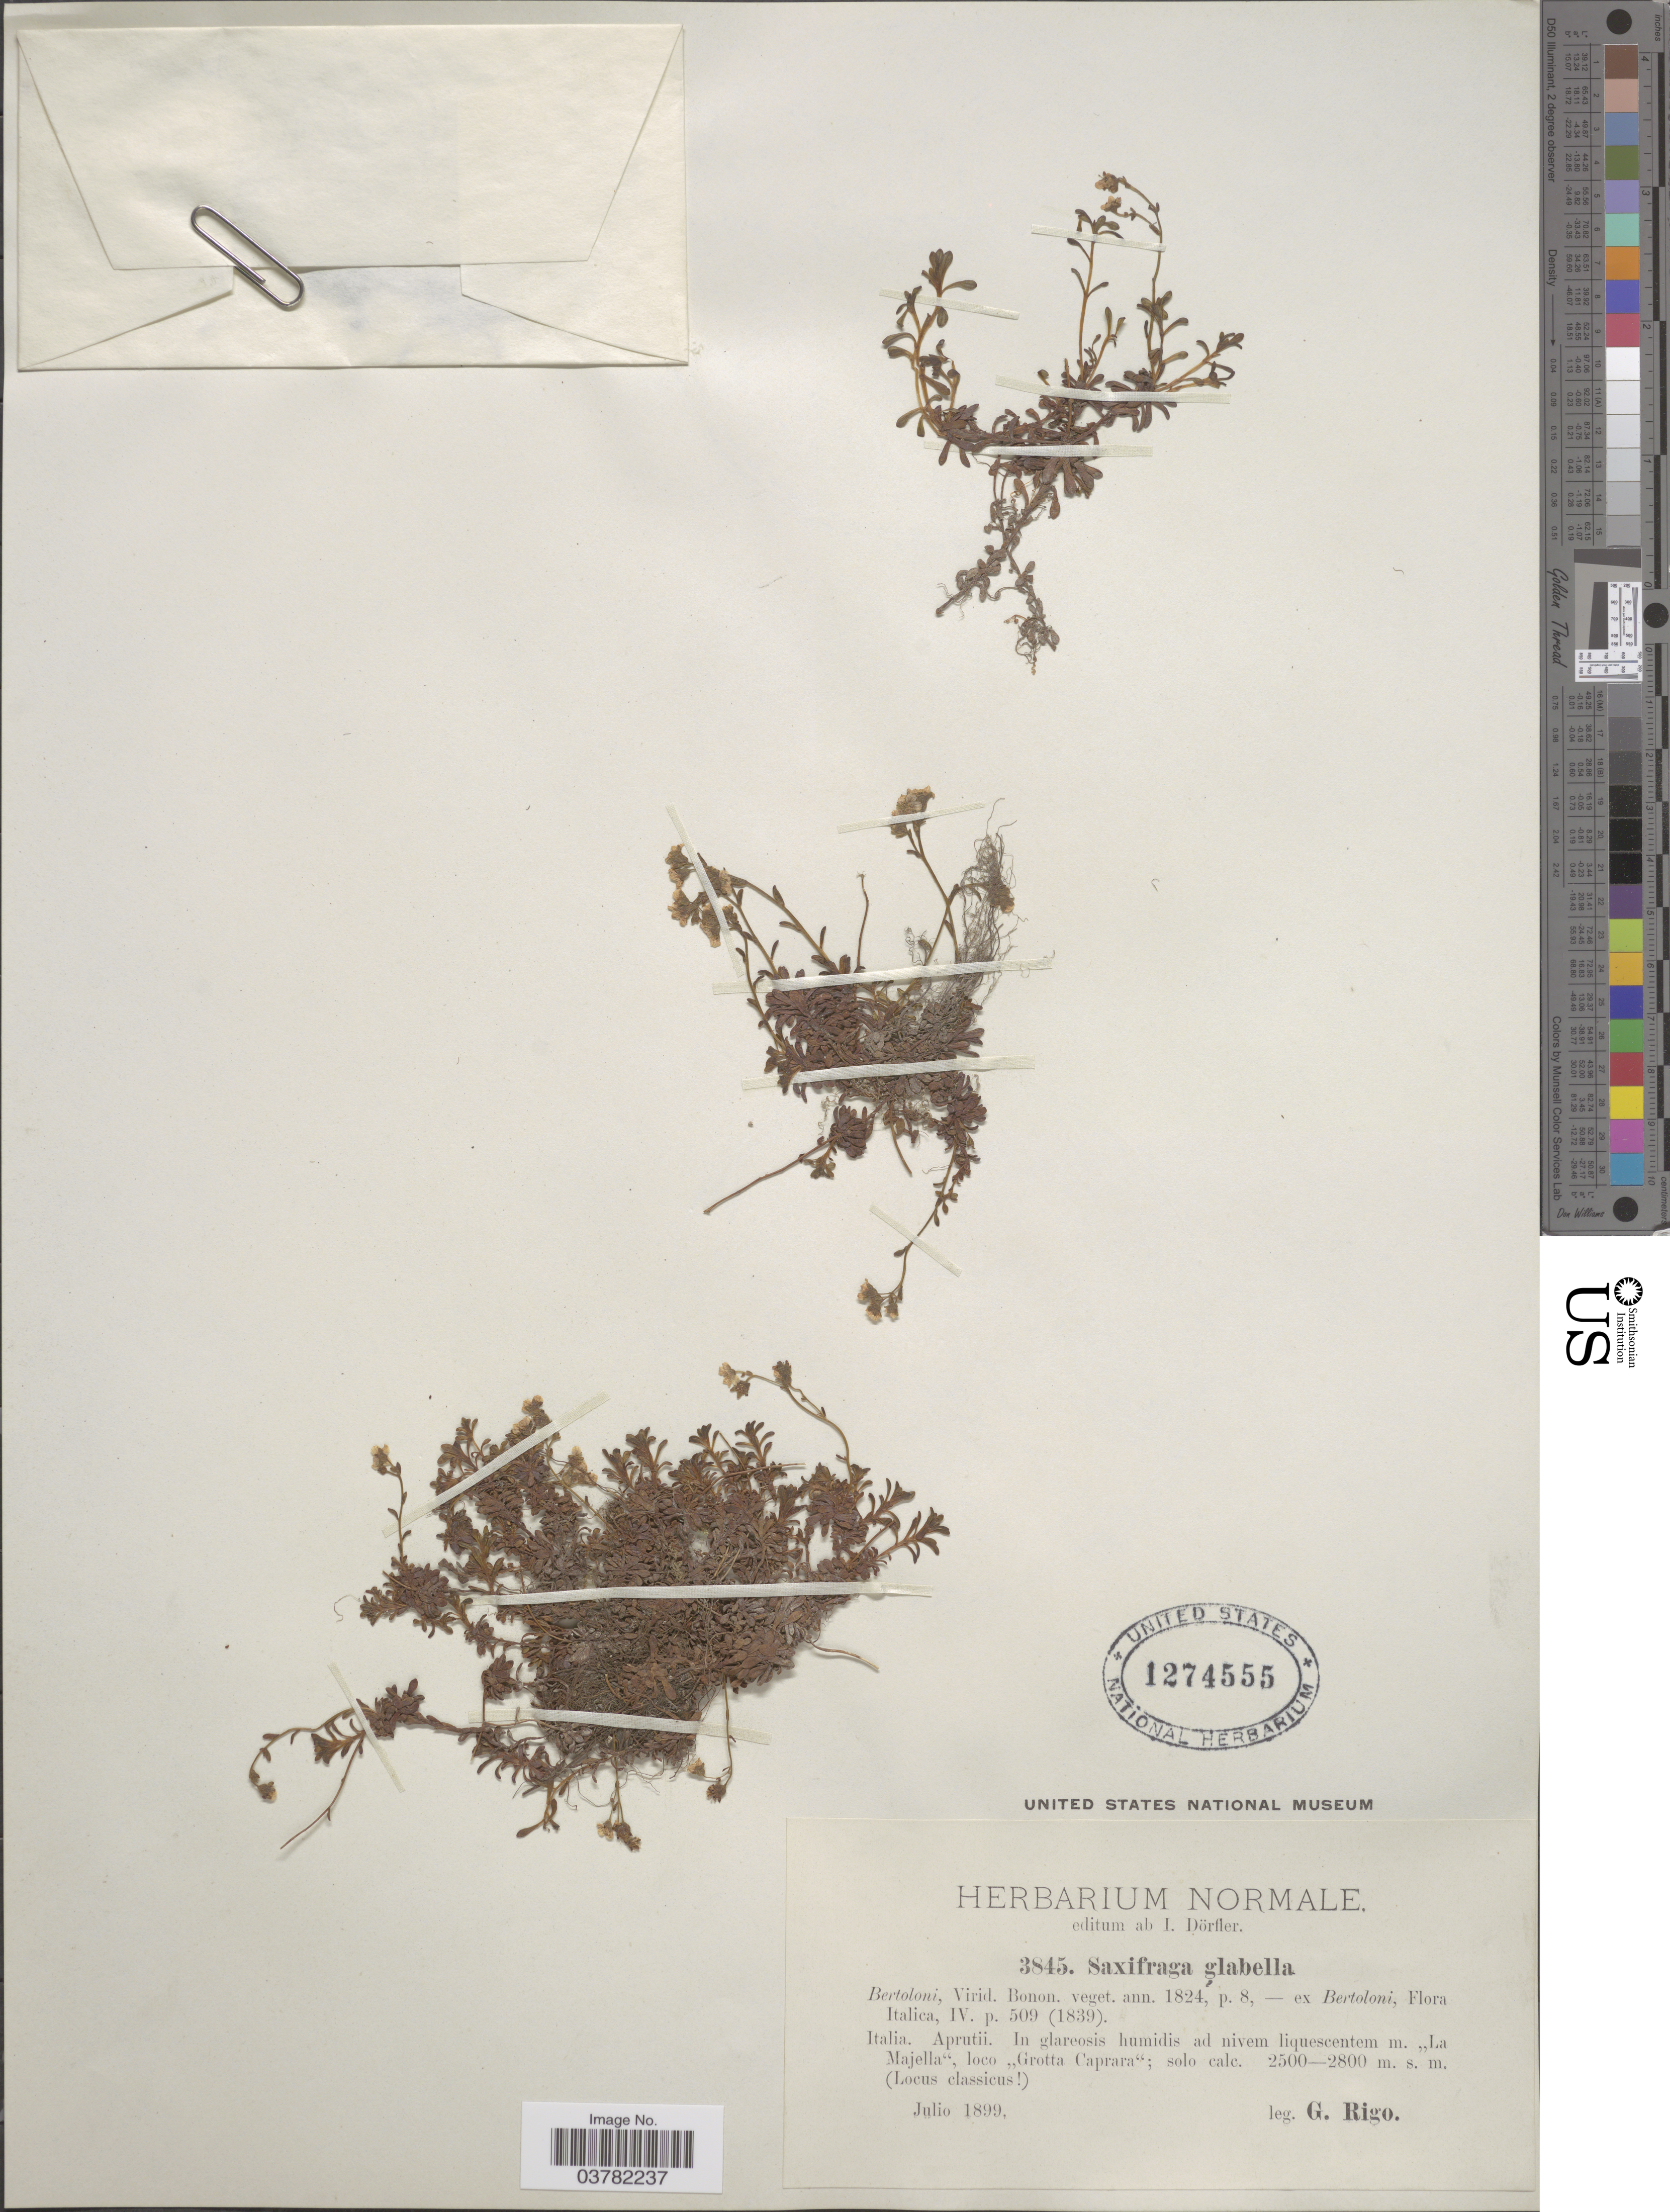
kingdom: Plantae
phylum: Tracheophyta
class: Magnoliopsida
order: Saxifragales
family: Saxifragaceae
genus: Saxifraga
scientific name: Saxifraga glabella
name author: Bertol.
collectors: G. Rigo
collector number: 3845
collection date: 1899-07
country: Italy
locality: Italia. Aprutii. In glareosis humidis ad nivem liquescentem m. ,,La Majella", loco ,,Grotta Caprara"; solo calc.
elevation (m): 2500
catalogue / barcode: US 1274555